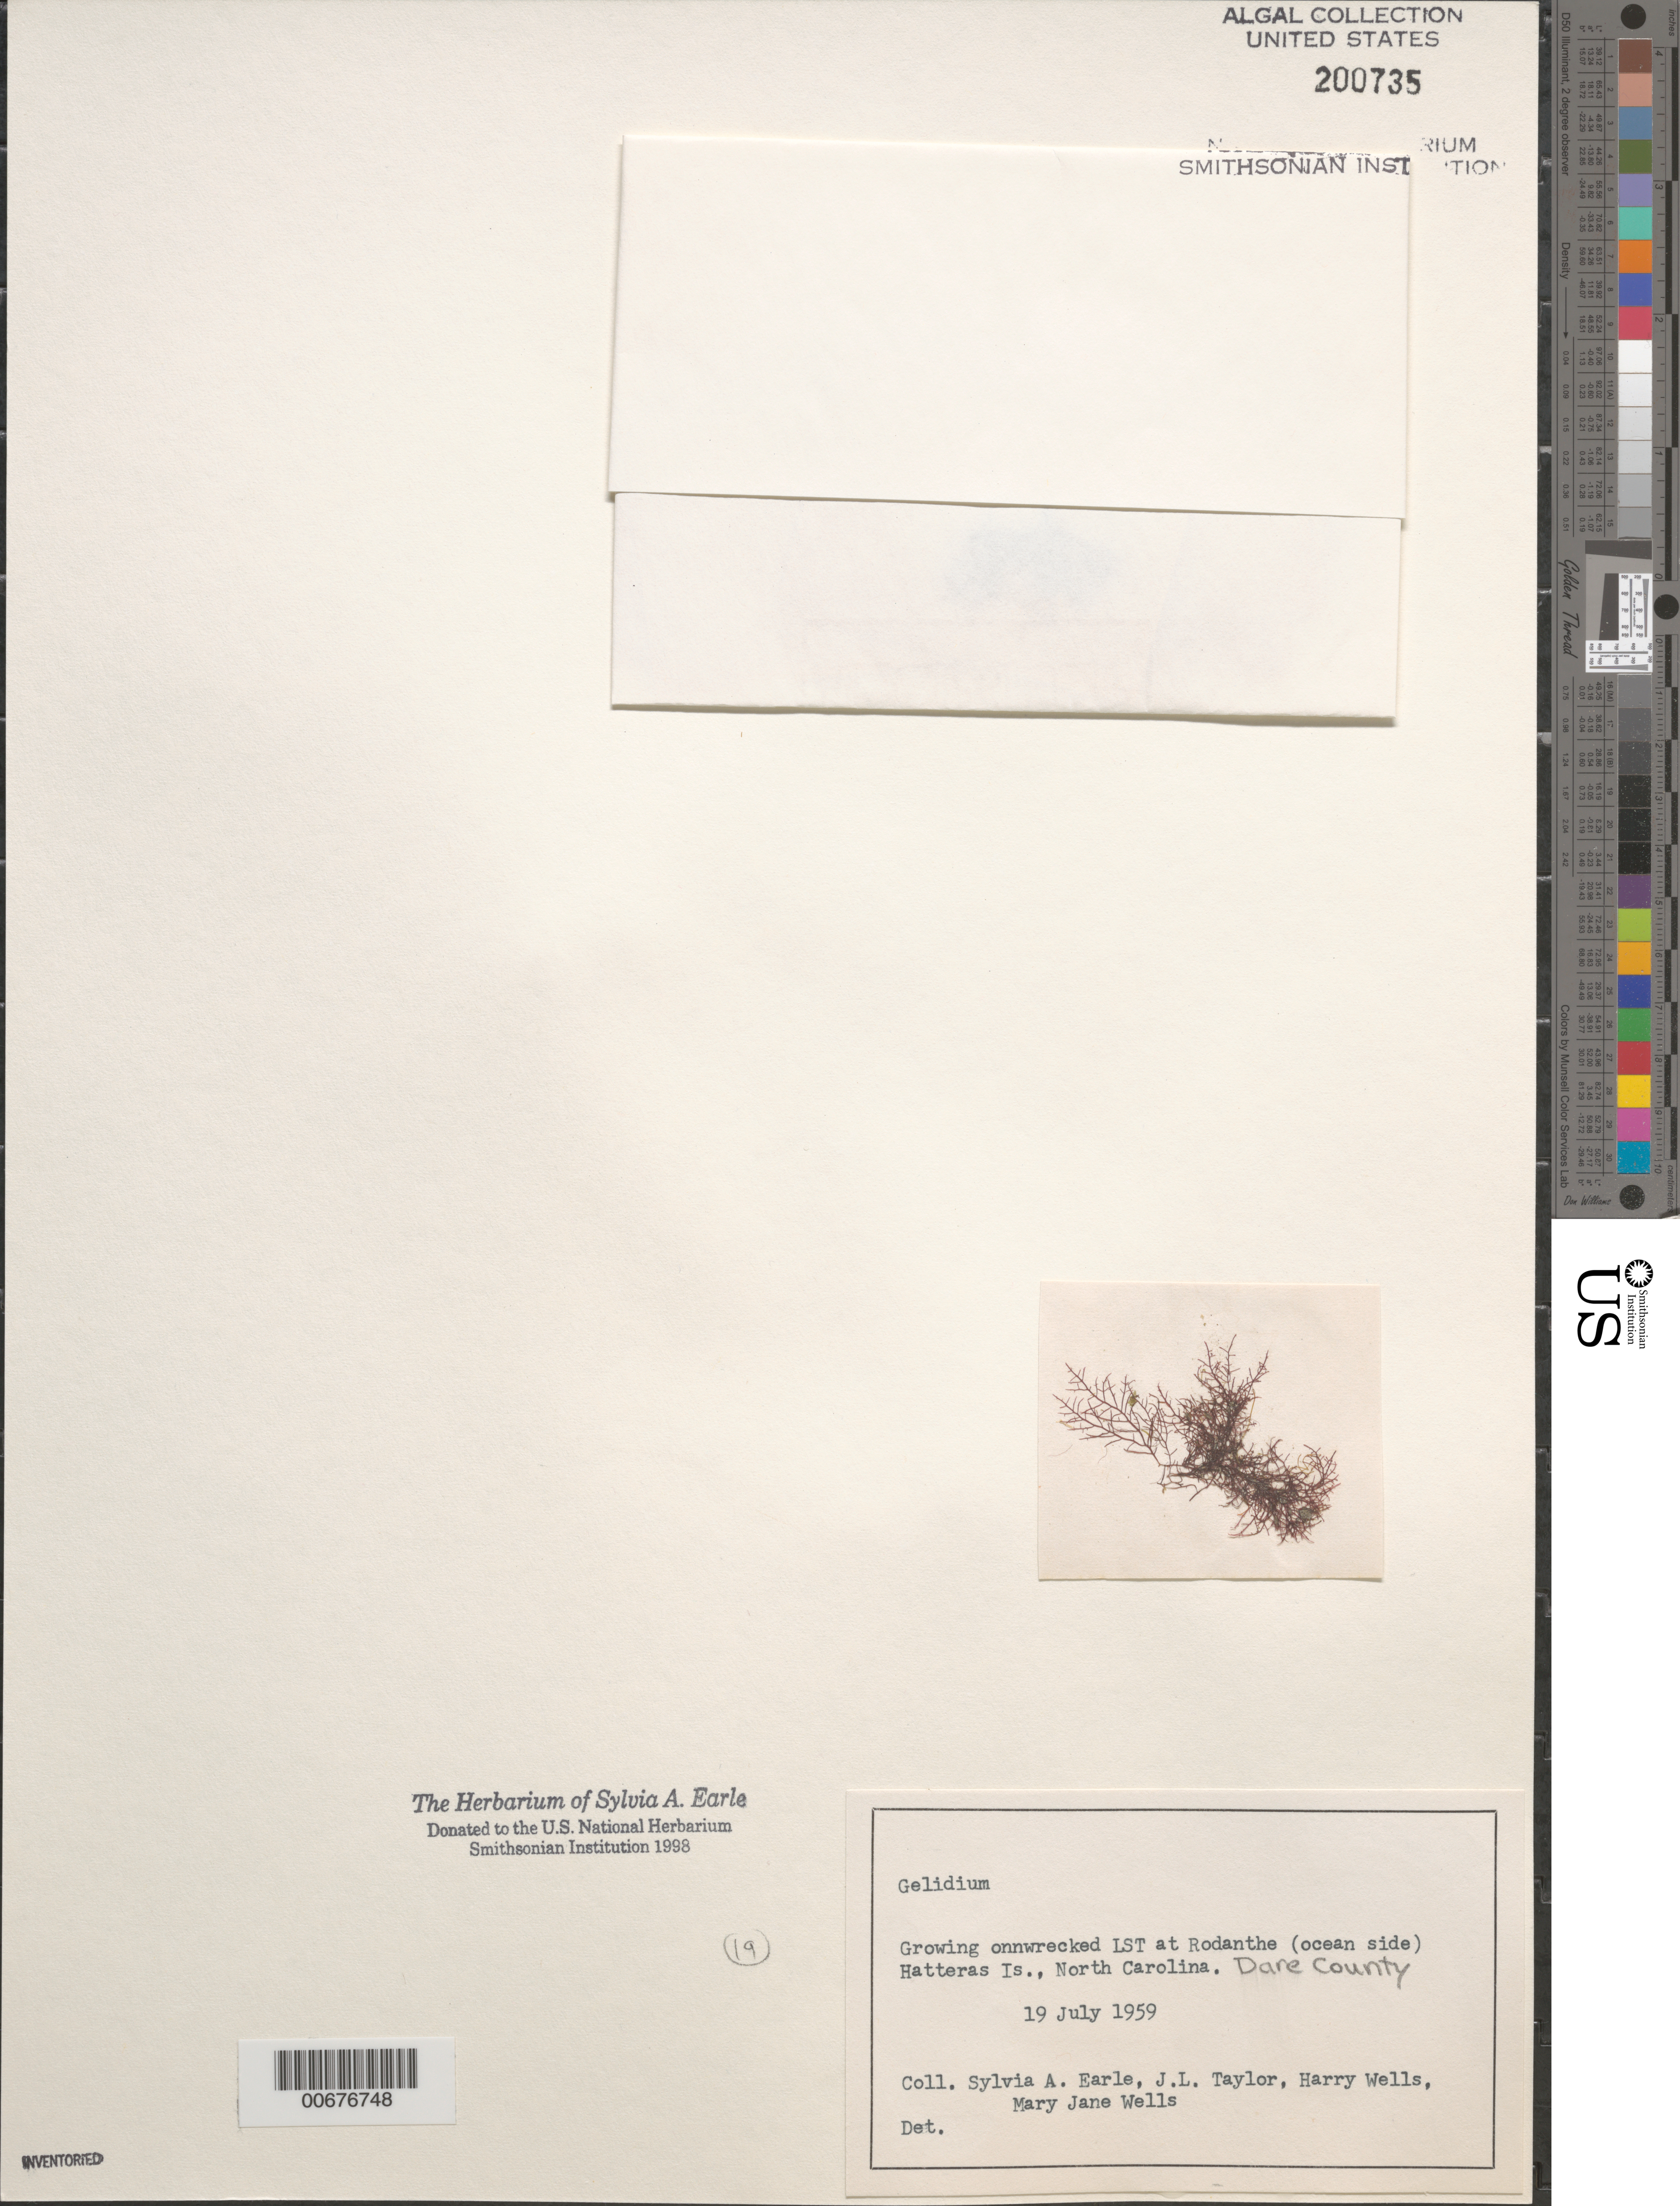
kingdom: Plantae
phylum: Rhodophyta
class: Florideophyceae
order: Gelidiales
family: Gelidiaceae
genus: Gelidium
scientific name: Gelidium sp.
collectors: S. A. Earle, J. L. Taylor, H. Wells & M. Wells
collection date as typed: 19 Jul 1959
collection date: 1959-07-19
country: United States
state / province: North Carolina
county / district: Dare County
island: Hatteras Island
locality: Rodanthe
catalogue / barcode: US 200735